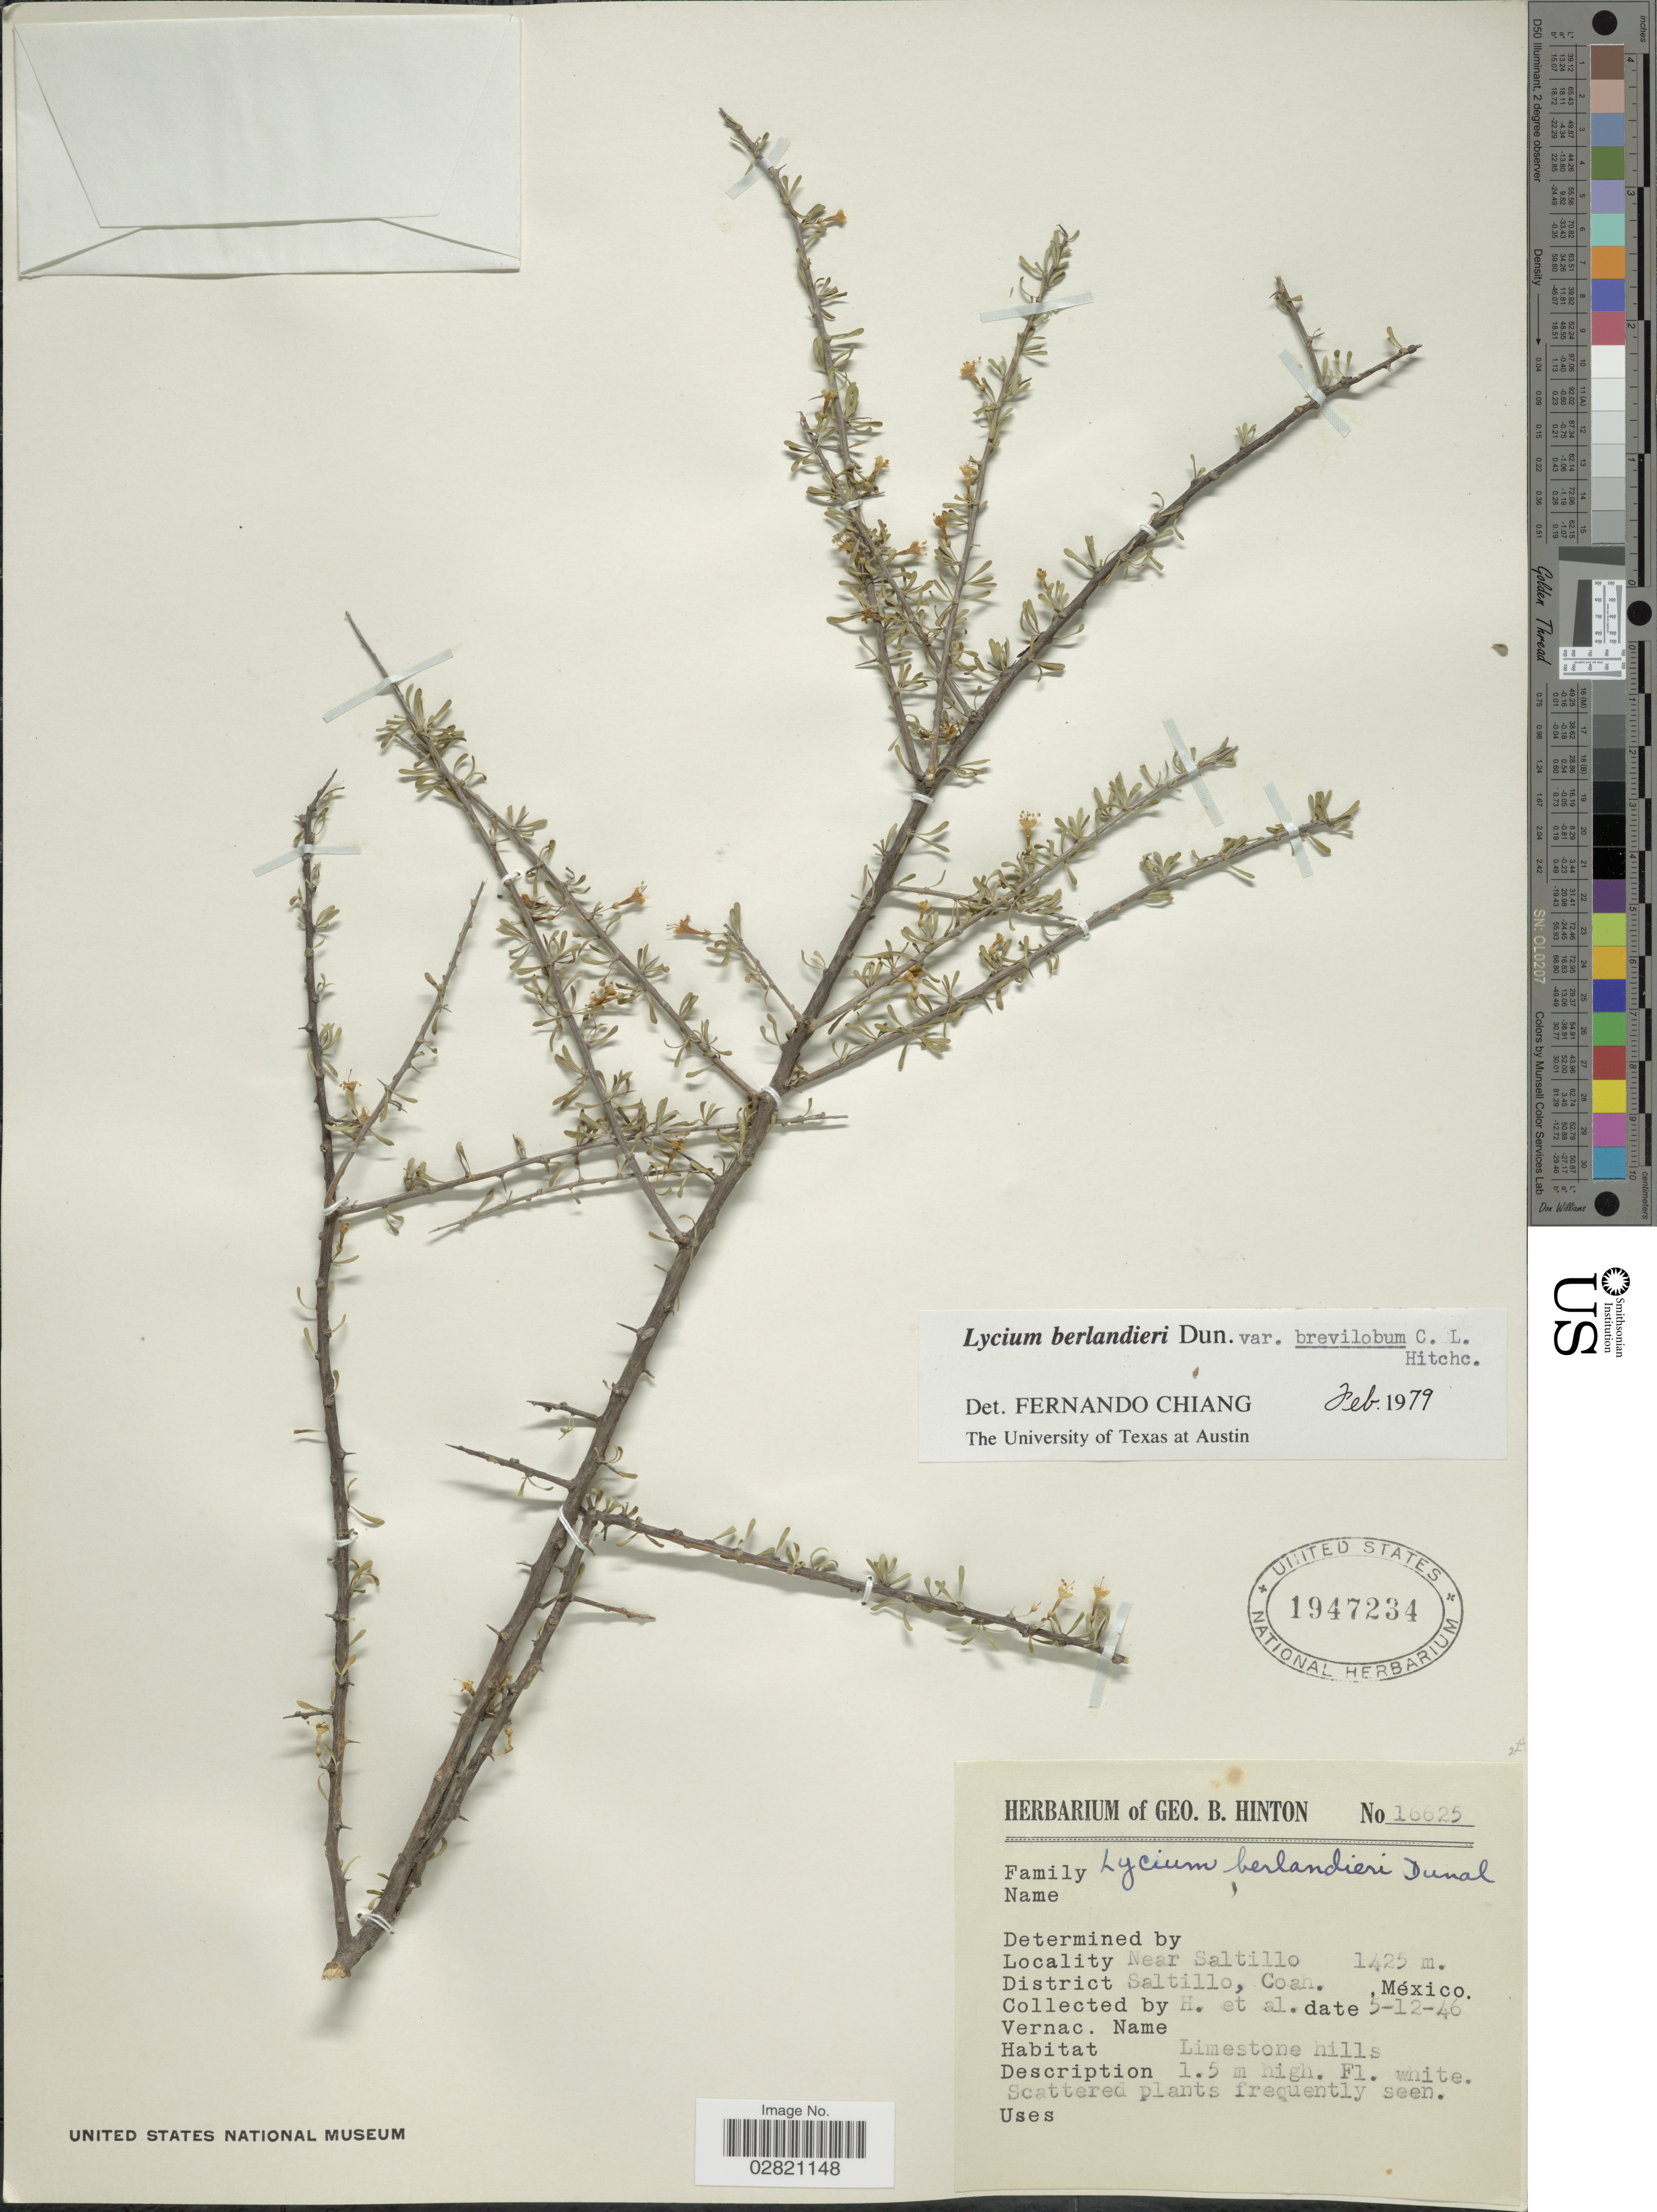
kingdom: Plantae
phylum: Tracheophyta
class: Magnoliopsida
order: Solanales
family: Solanaceae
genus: Lycium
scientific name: Lycium berlandieri var. parviflorum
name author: (A. Gray) A. Terracc.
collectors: G. B. Hinton & et al.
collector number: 16625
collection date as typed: Transcribed d/m/y: 5/12/46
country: Mexico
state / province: Coahuila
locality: Near Saltillo. District Saltillo, Coah., México.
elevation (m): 1425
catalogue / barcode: US 1947234